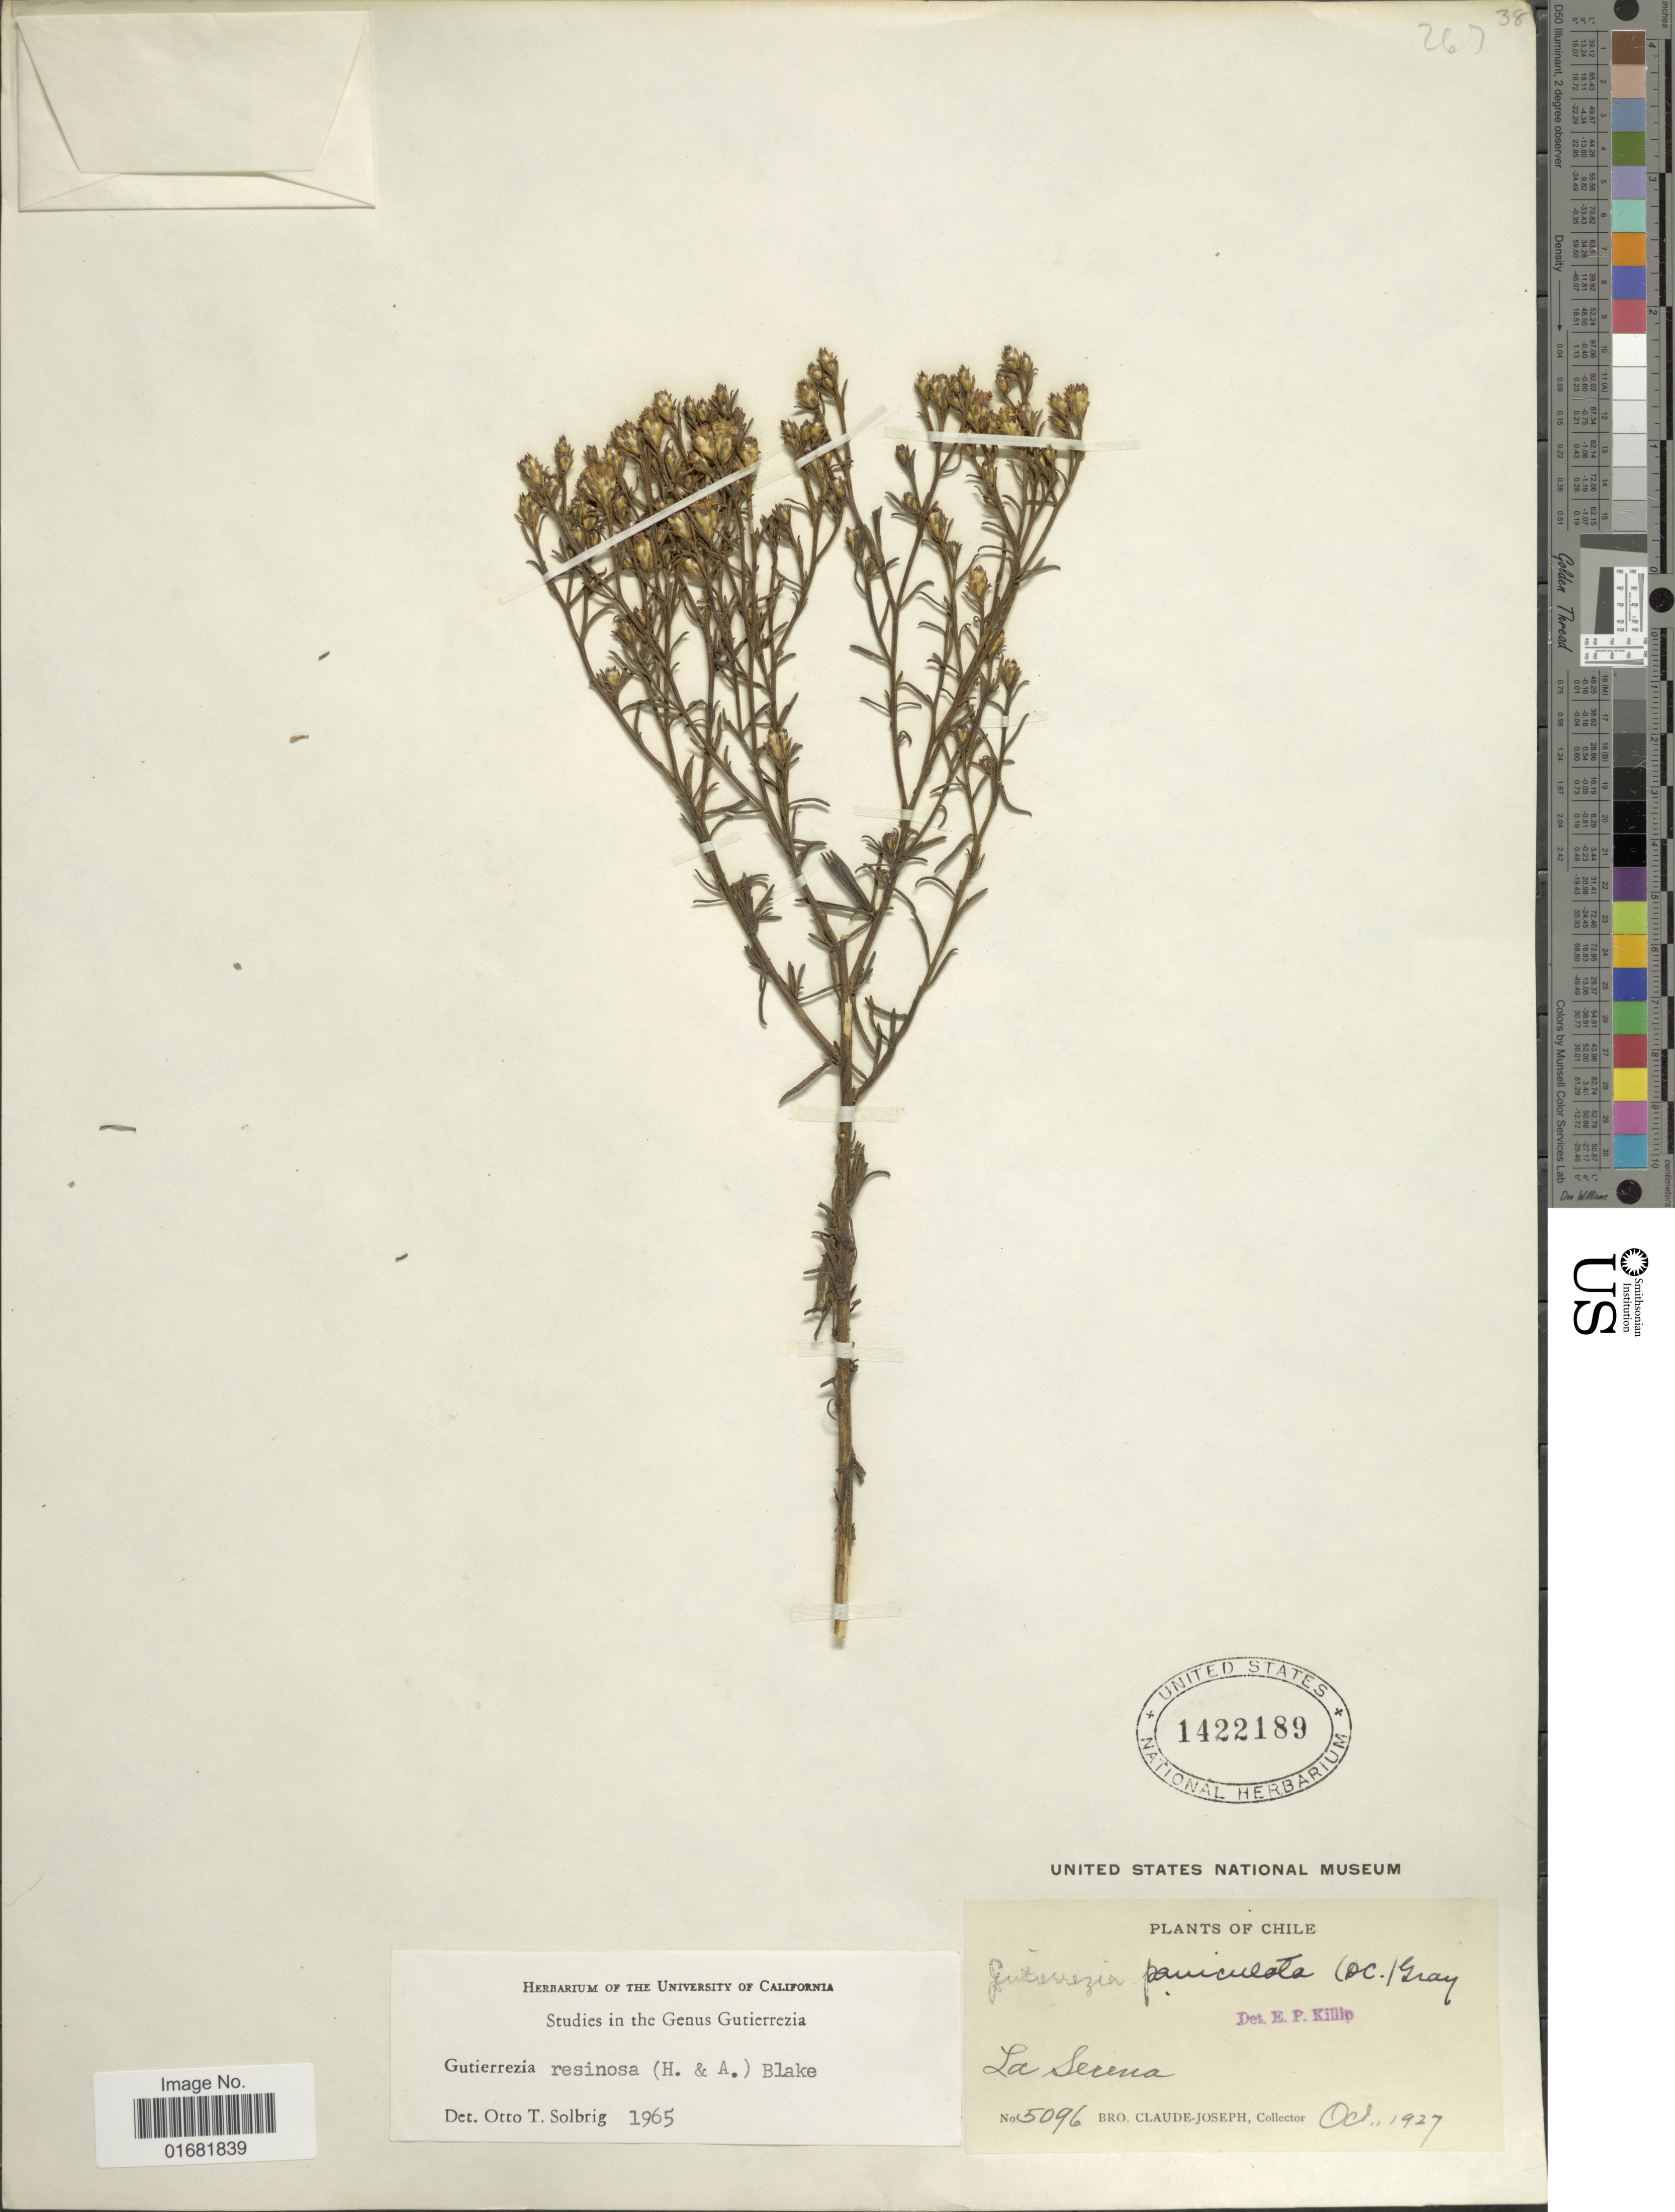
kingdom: Plantae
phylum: Tracheophyta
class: Magnoliopsida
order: Asterales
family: Asteraceae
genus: Gutierrezia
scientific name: Gutierrezia resinosa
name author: (Hook. & Arn.) S.F. Blake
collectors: Bro. Claude-Joseph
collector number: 5096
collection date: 1927-10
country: Chile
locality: La Serena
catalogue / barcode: US 1422189